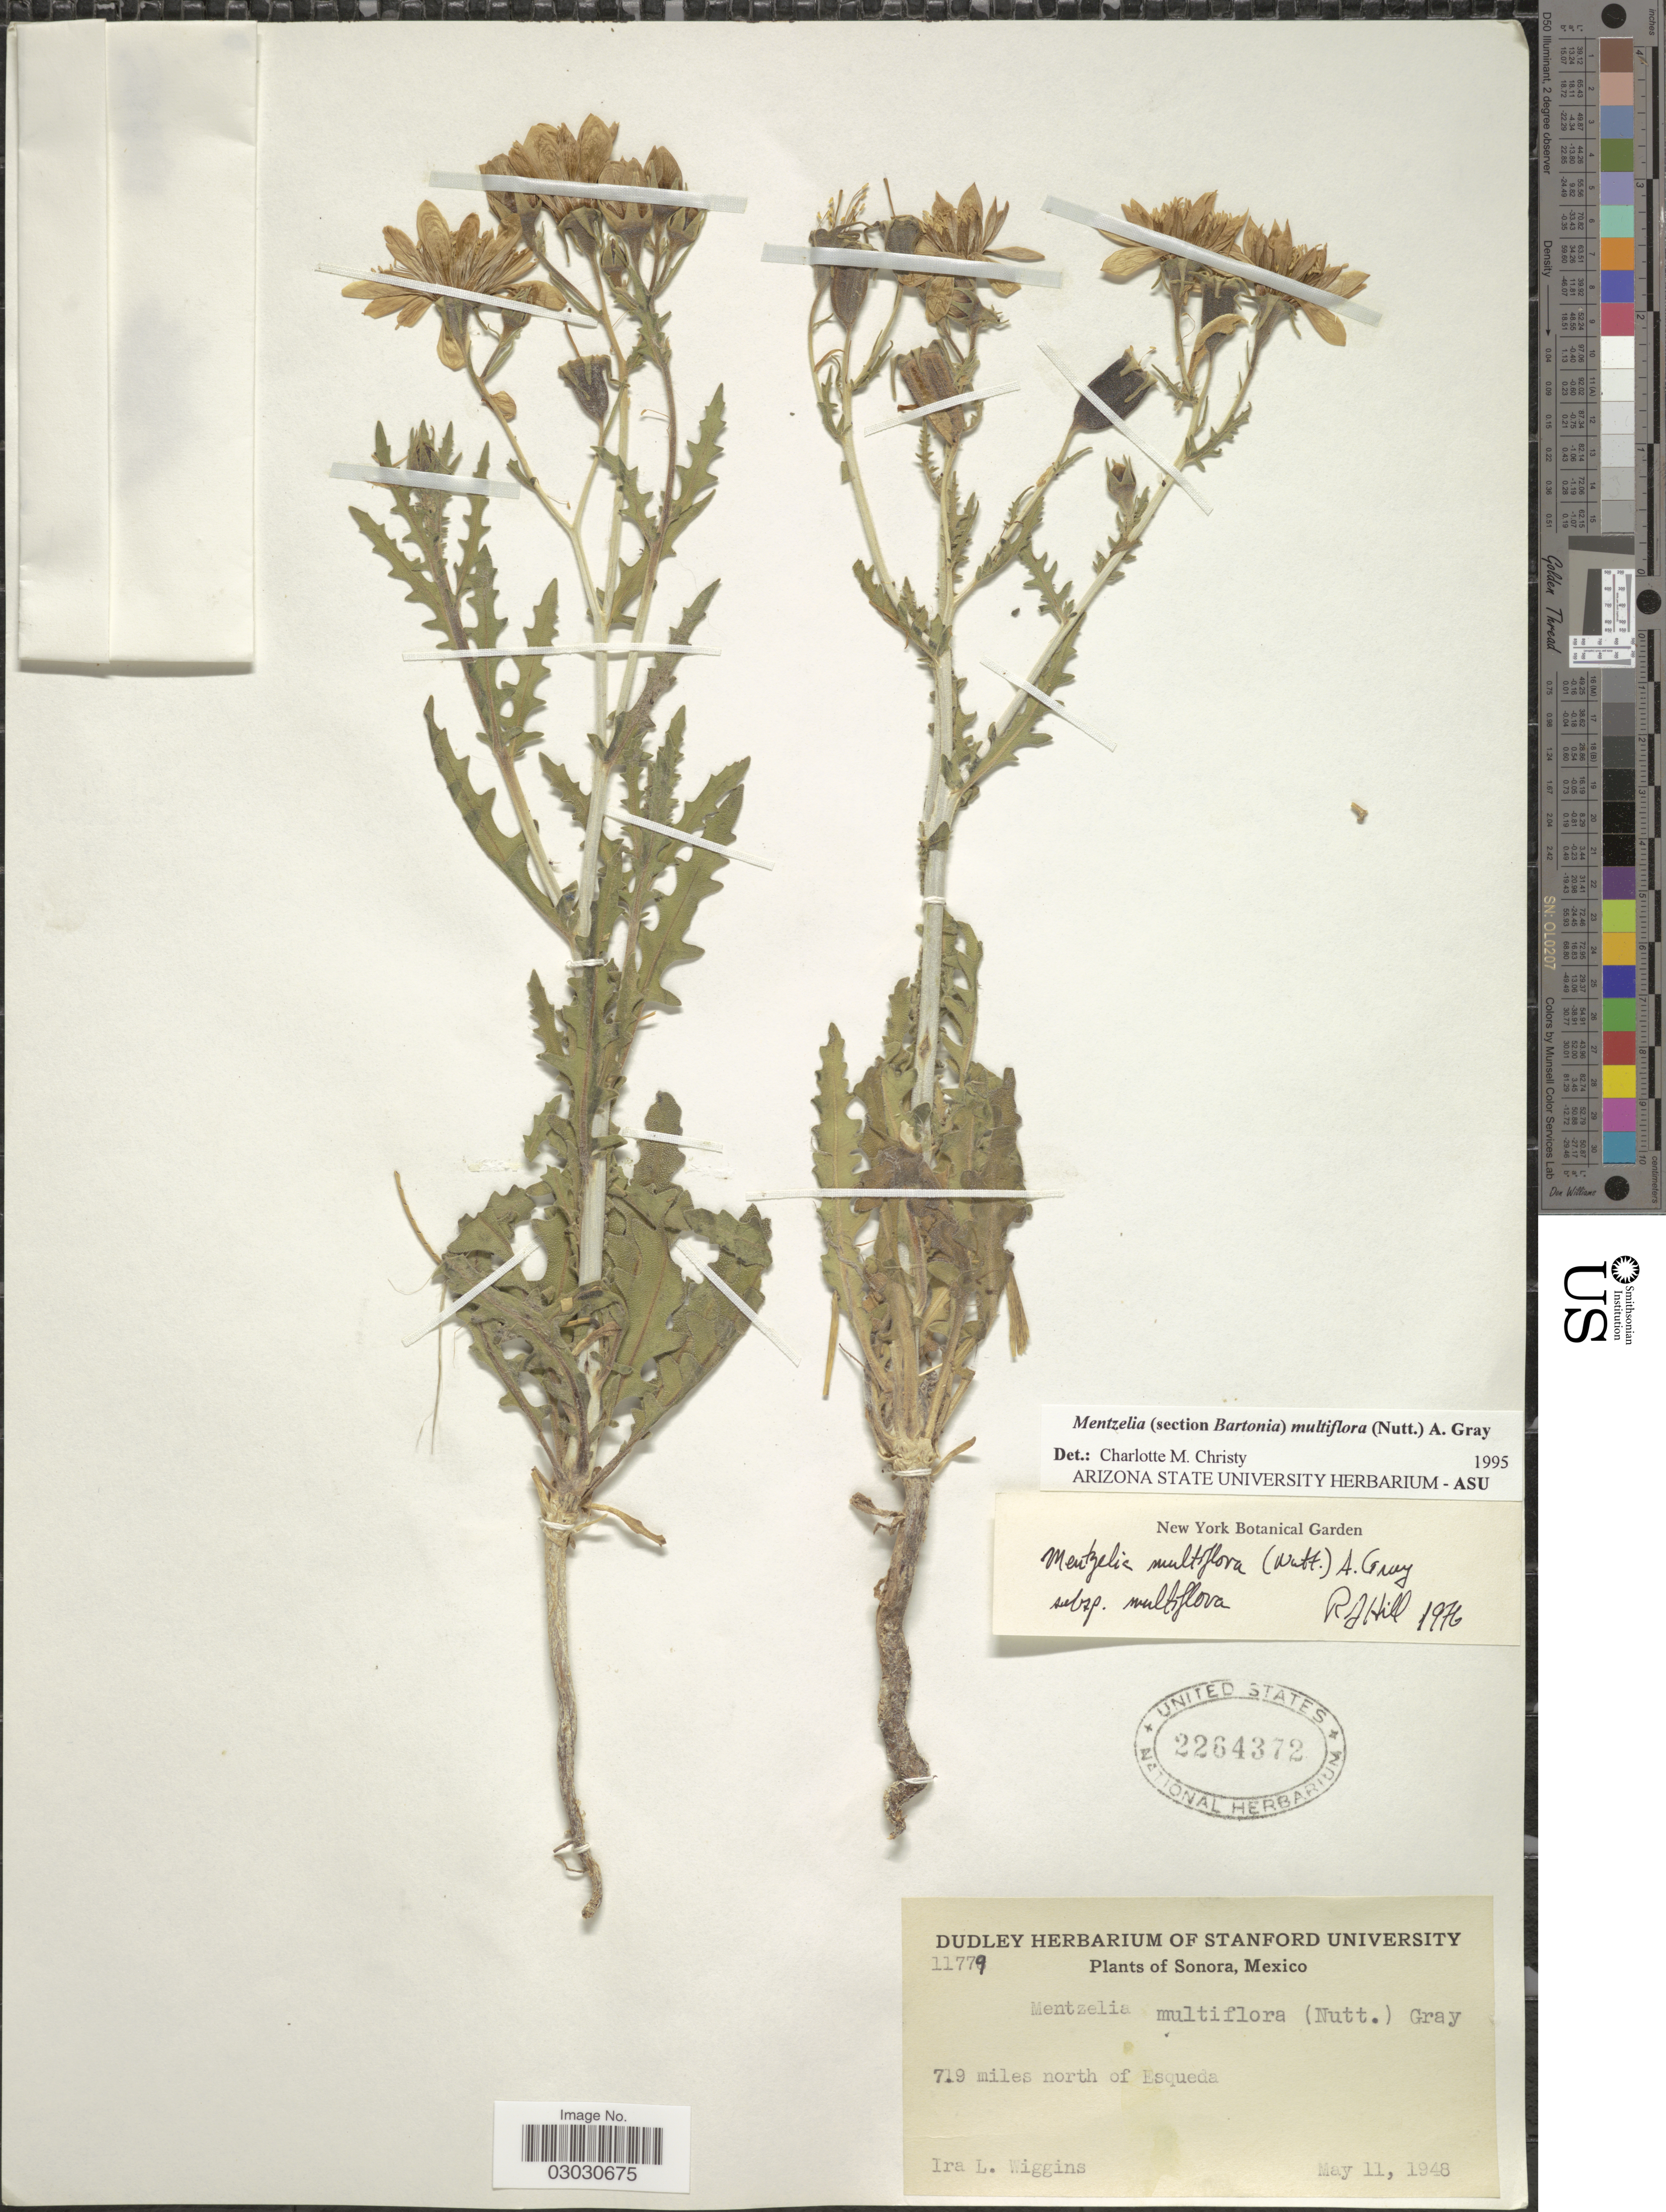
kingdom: Plantae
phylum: Tracheophyta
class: Magnoliopsida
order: Cornales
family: Loasaceae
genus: Mentzelia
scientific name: Mentzelia multiflora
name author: (Nutt.) A. Gray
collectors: I. L. Wiggins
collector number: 11779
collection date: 1948-05-11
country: Mexico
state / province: Sonora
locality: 7.9 miles north of Esqueda.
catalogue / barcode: US 2264372